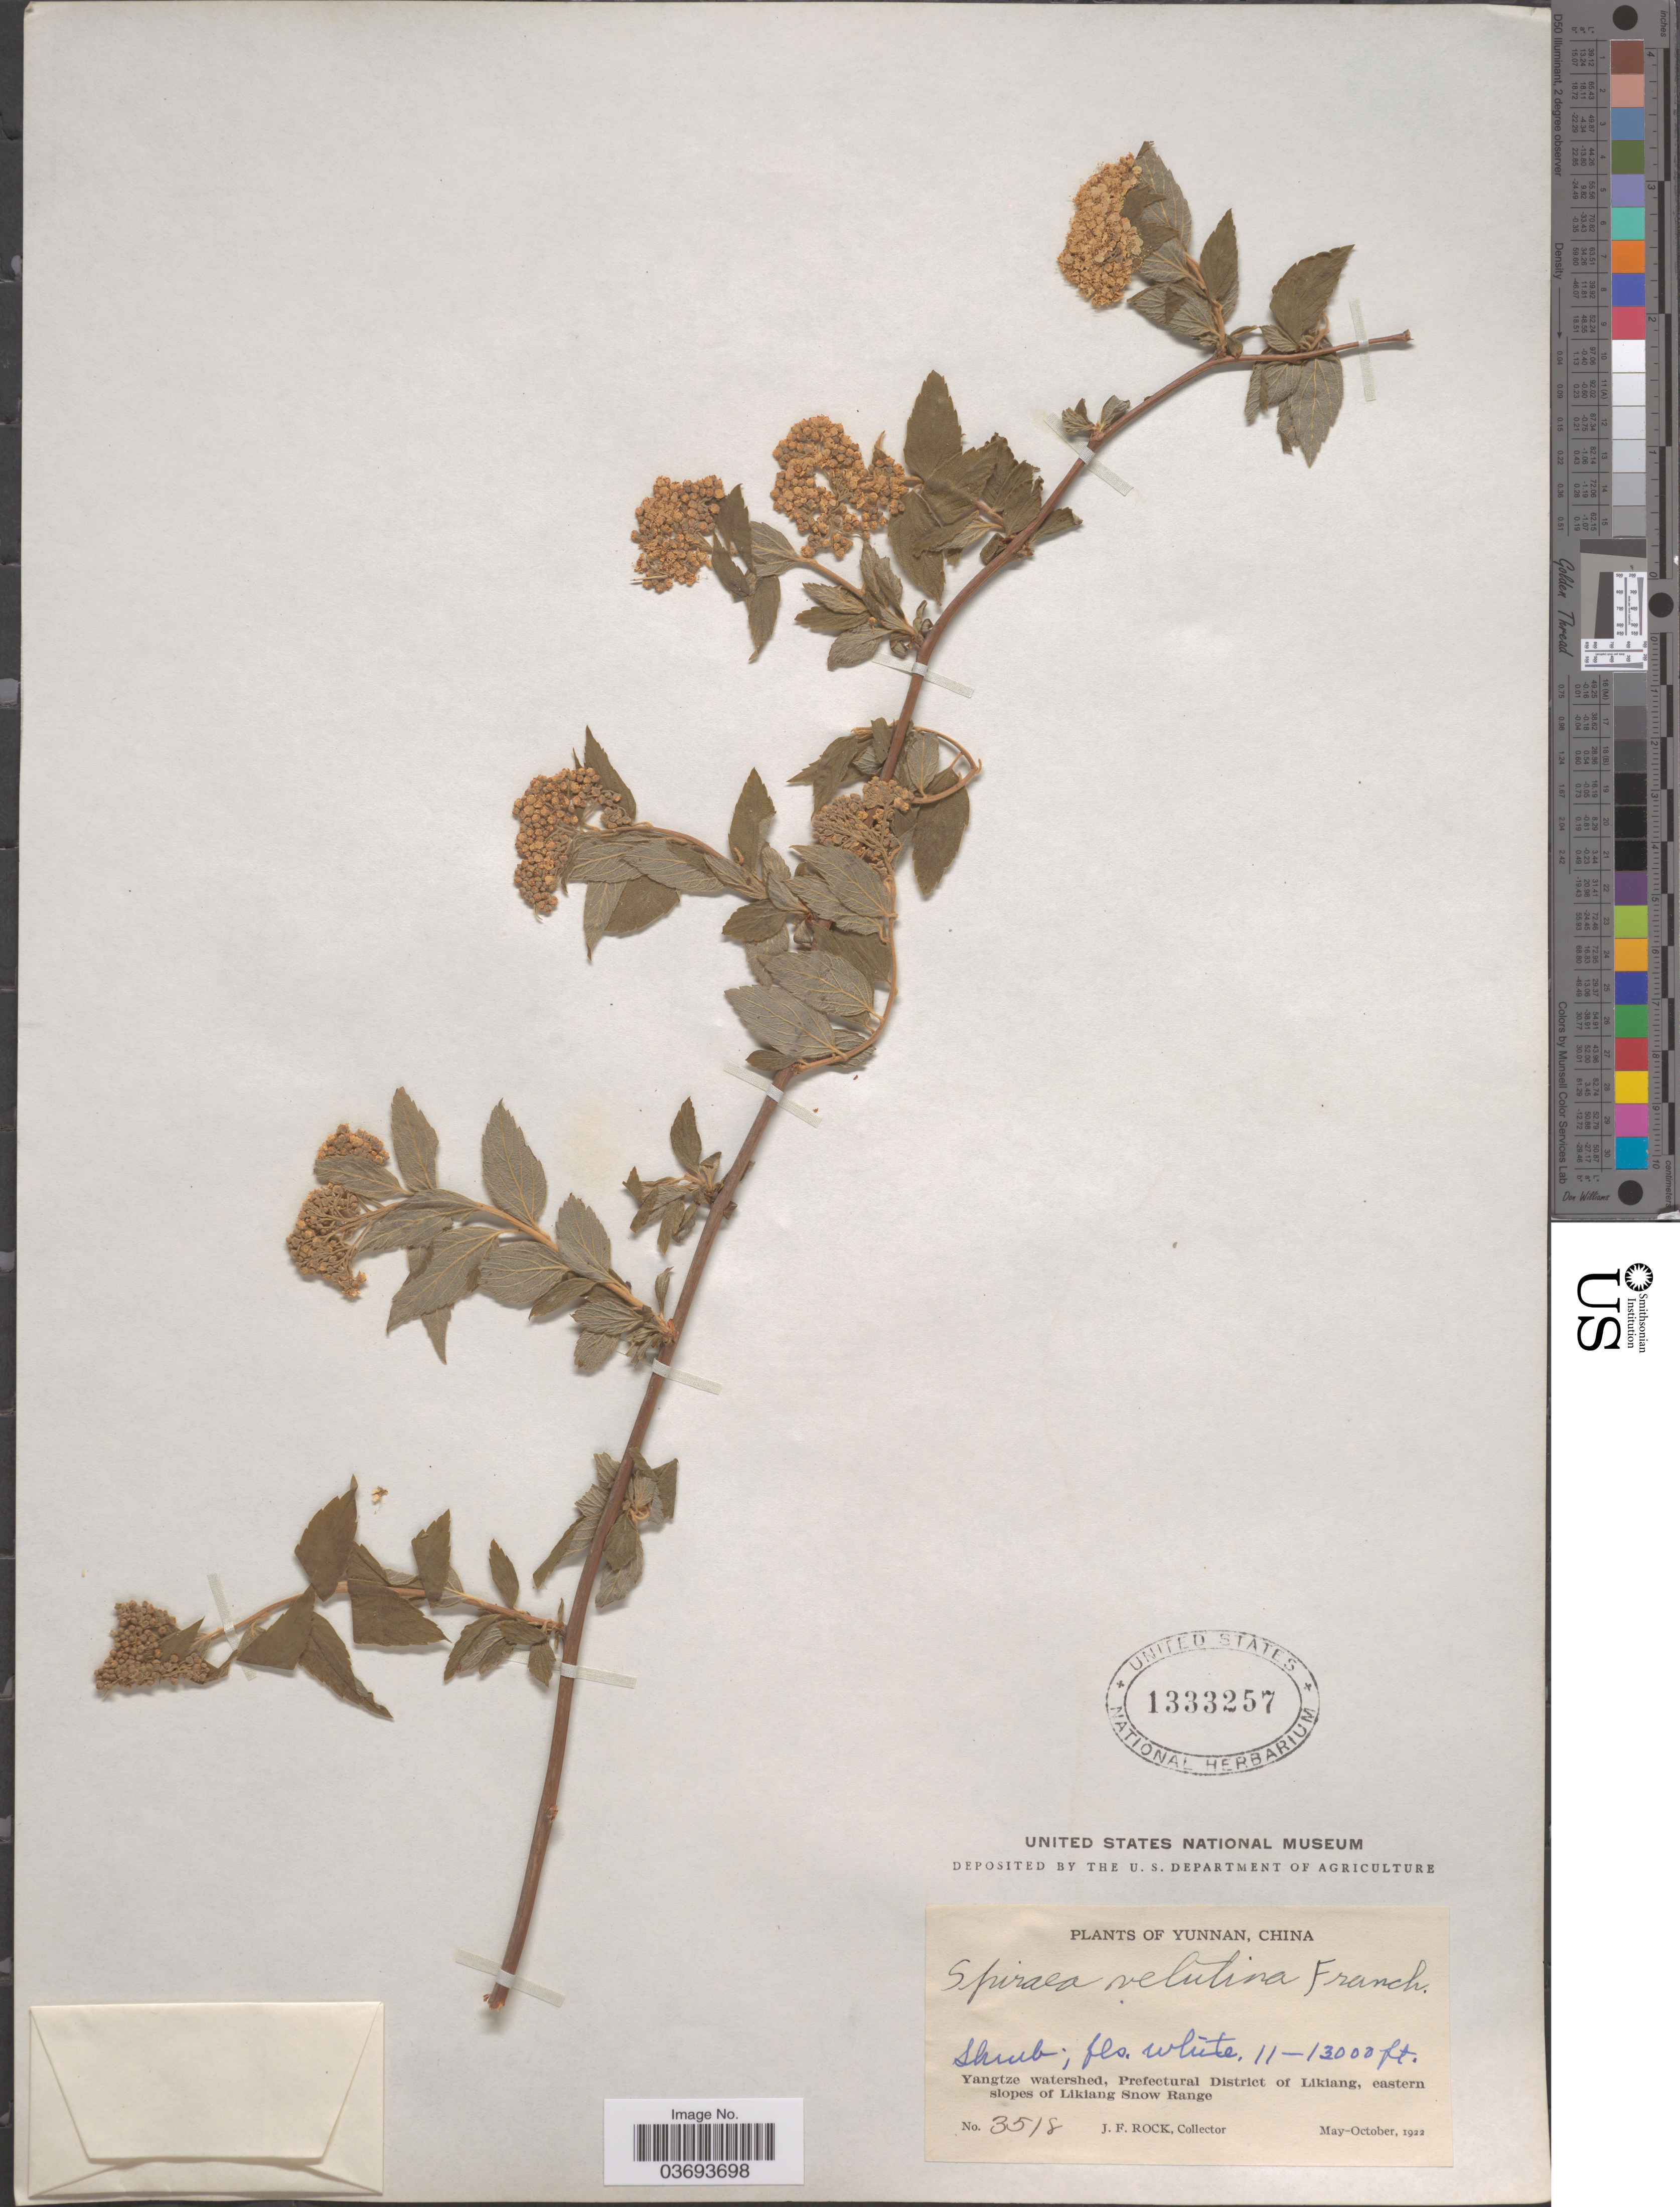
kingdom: Plantae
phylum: Tracheophyta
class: Magnoliopsida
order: Rosales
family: Rosaceae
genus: Spiraea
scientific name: Spiraea velutina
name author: Franch.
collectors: J. Rock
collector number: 3518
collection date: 1922-05/1922-10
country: China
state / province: Yunnan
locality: Yangtze watershed, Prefectural District of Likiang, eastern slopes of Likiang Snow Range.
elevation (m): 3353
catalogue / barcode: US 1333257